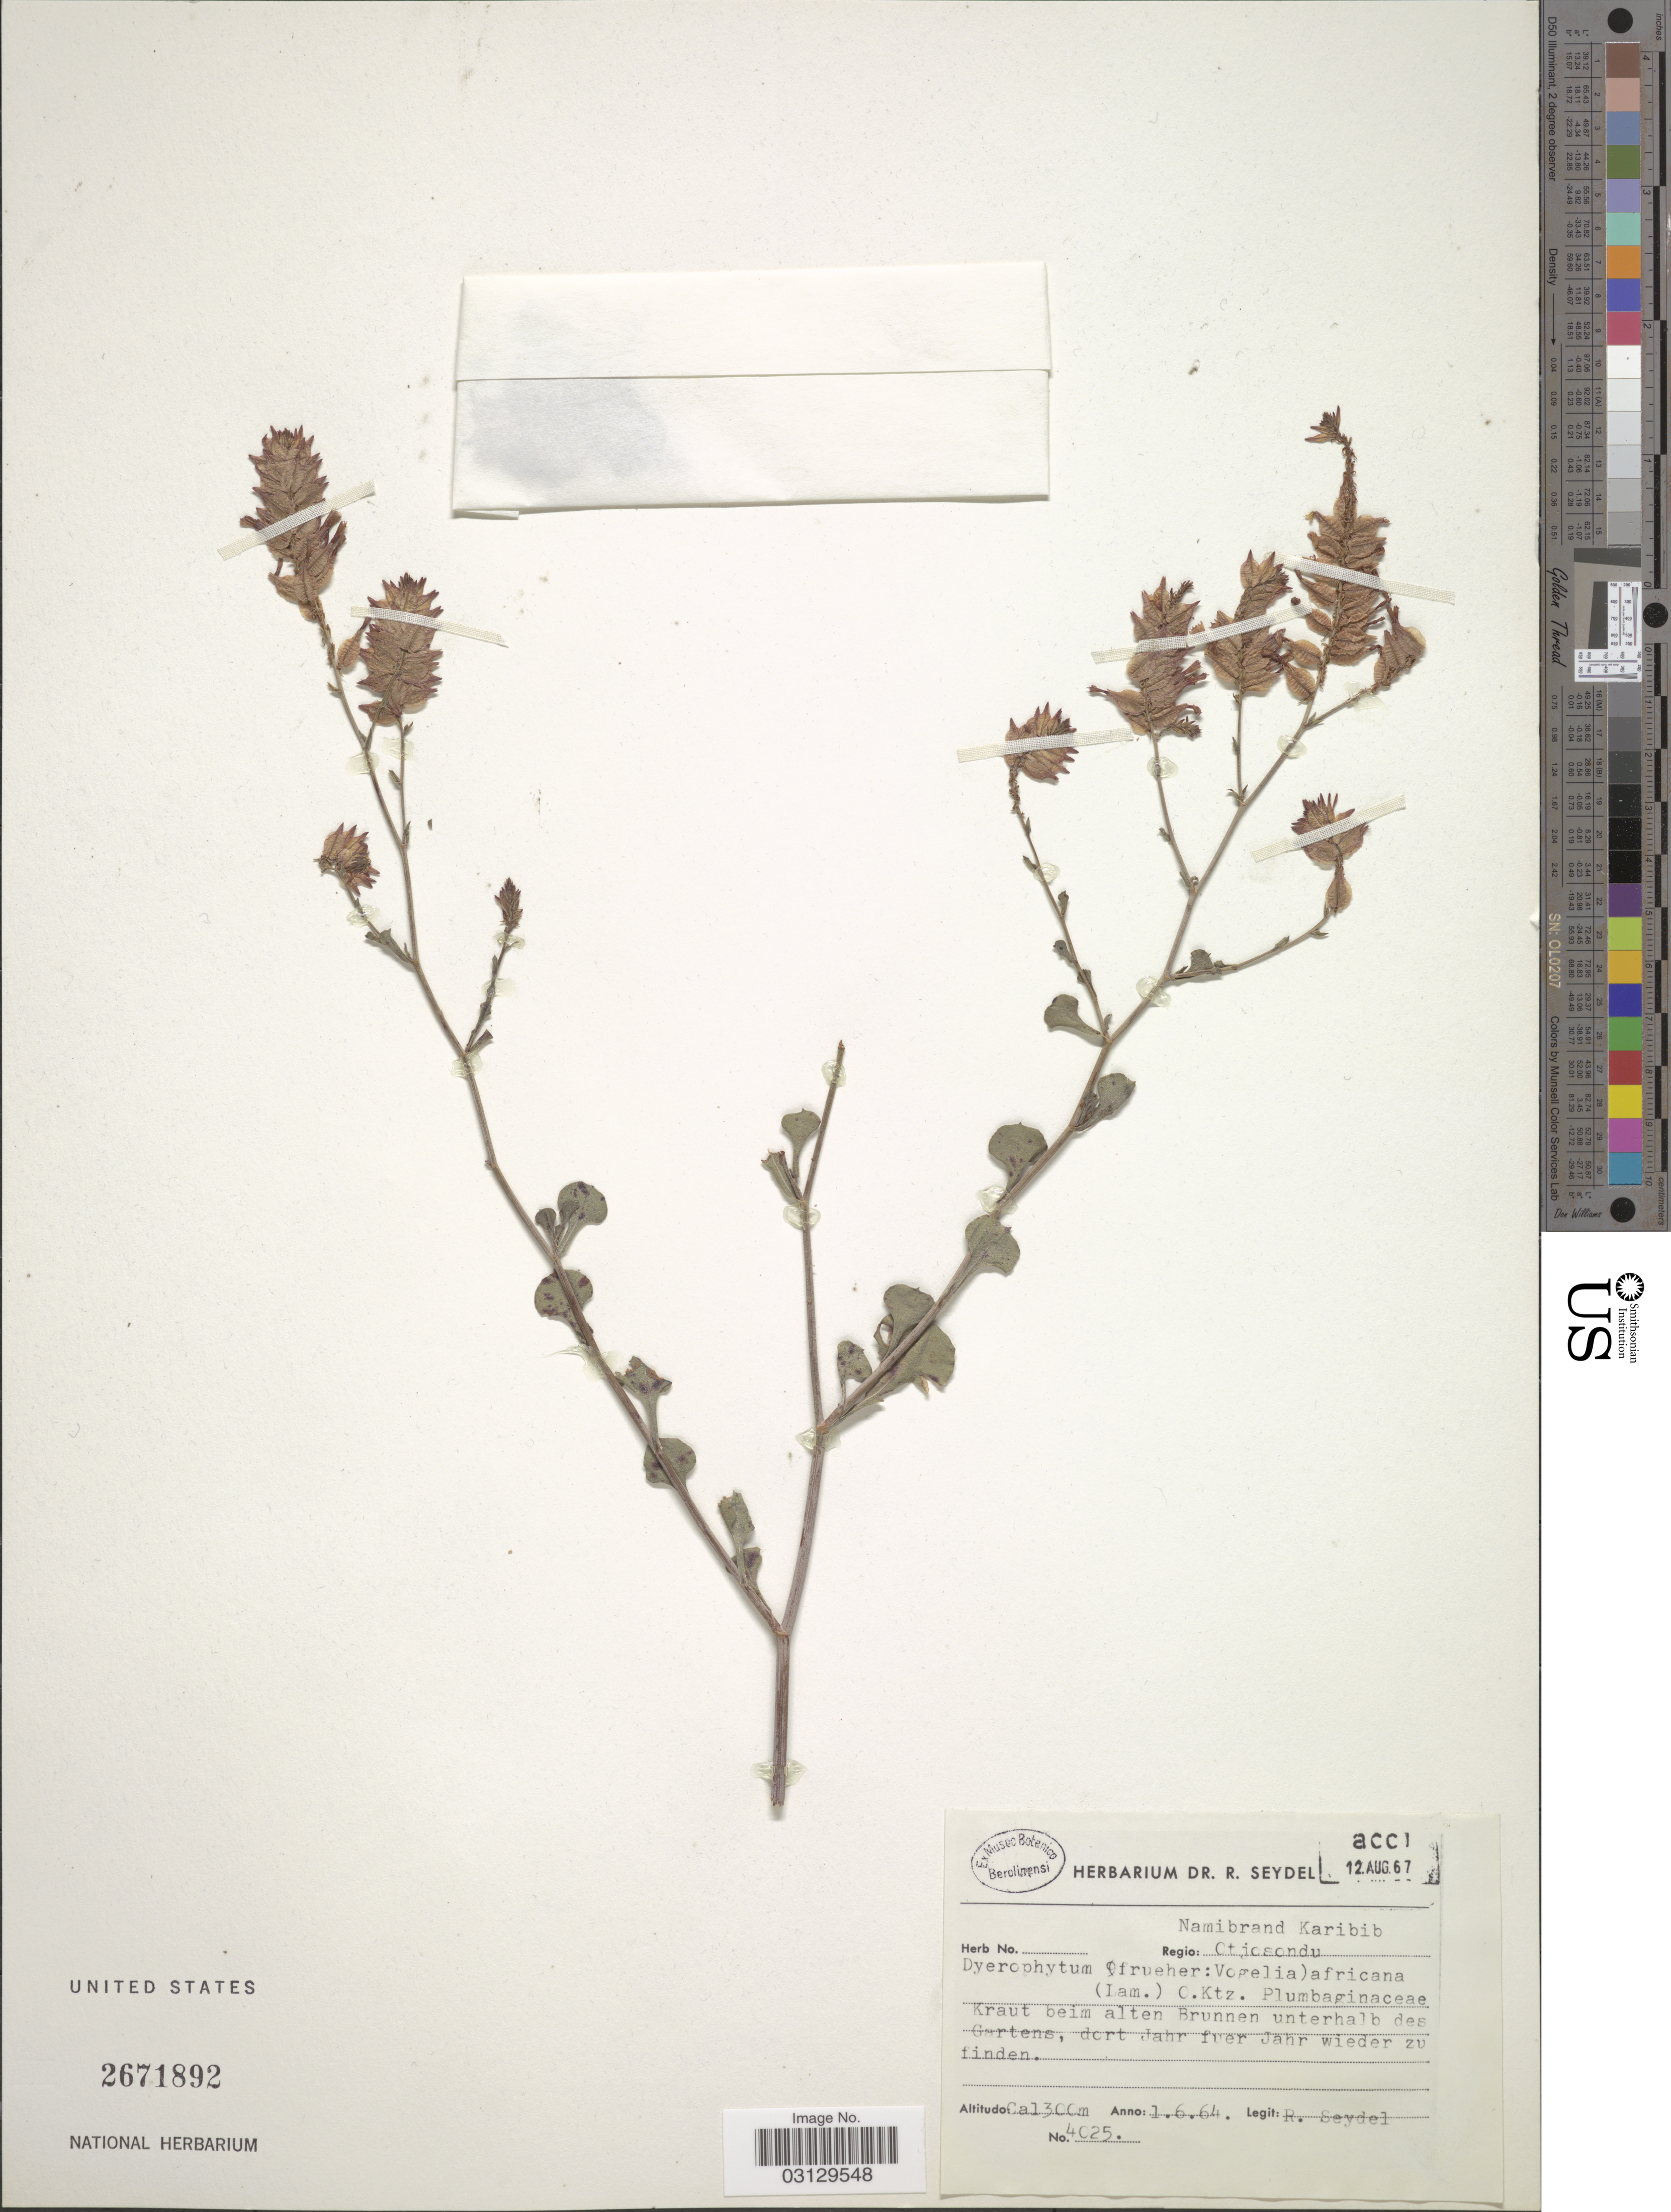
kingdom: Plantae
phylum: Tracheophyta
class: Magnoliopsida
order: Caryophyllales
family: Plumbaginaceae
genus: Dyerophytum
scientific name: Dyerophytum africanum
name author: (Lam.) Kuntze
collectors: R. Seydel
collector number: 4025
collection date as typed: Transcribed d/m/y: 1/6/64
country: Namibia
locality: Namibrand Karibib. Regio: Otjosondu.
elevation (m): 1300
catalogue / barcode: US 2671892